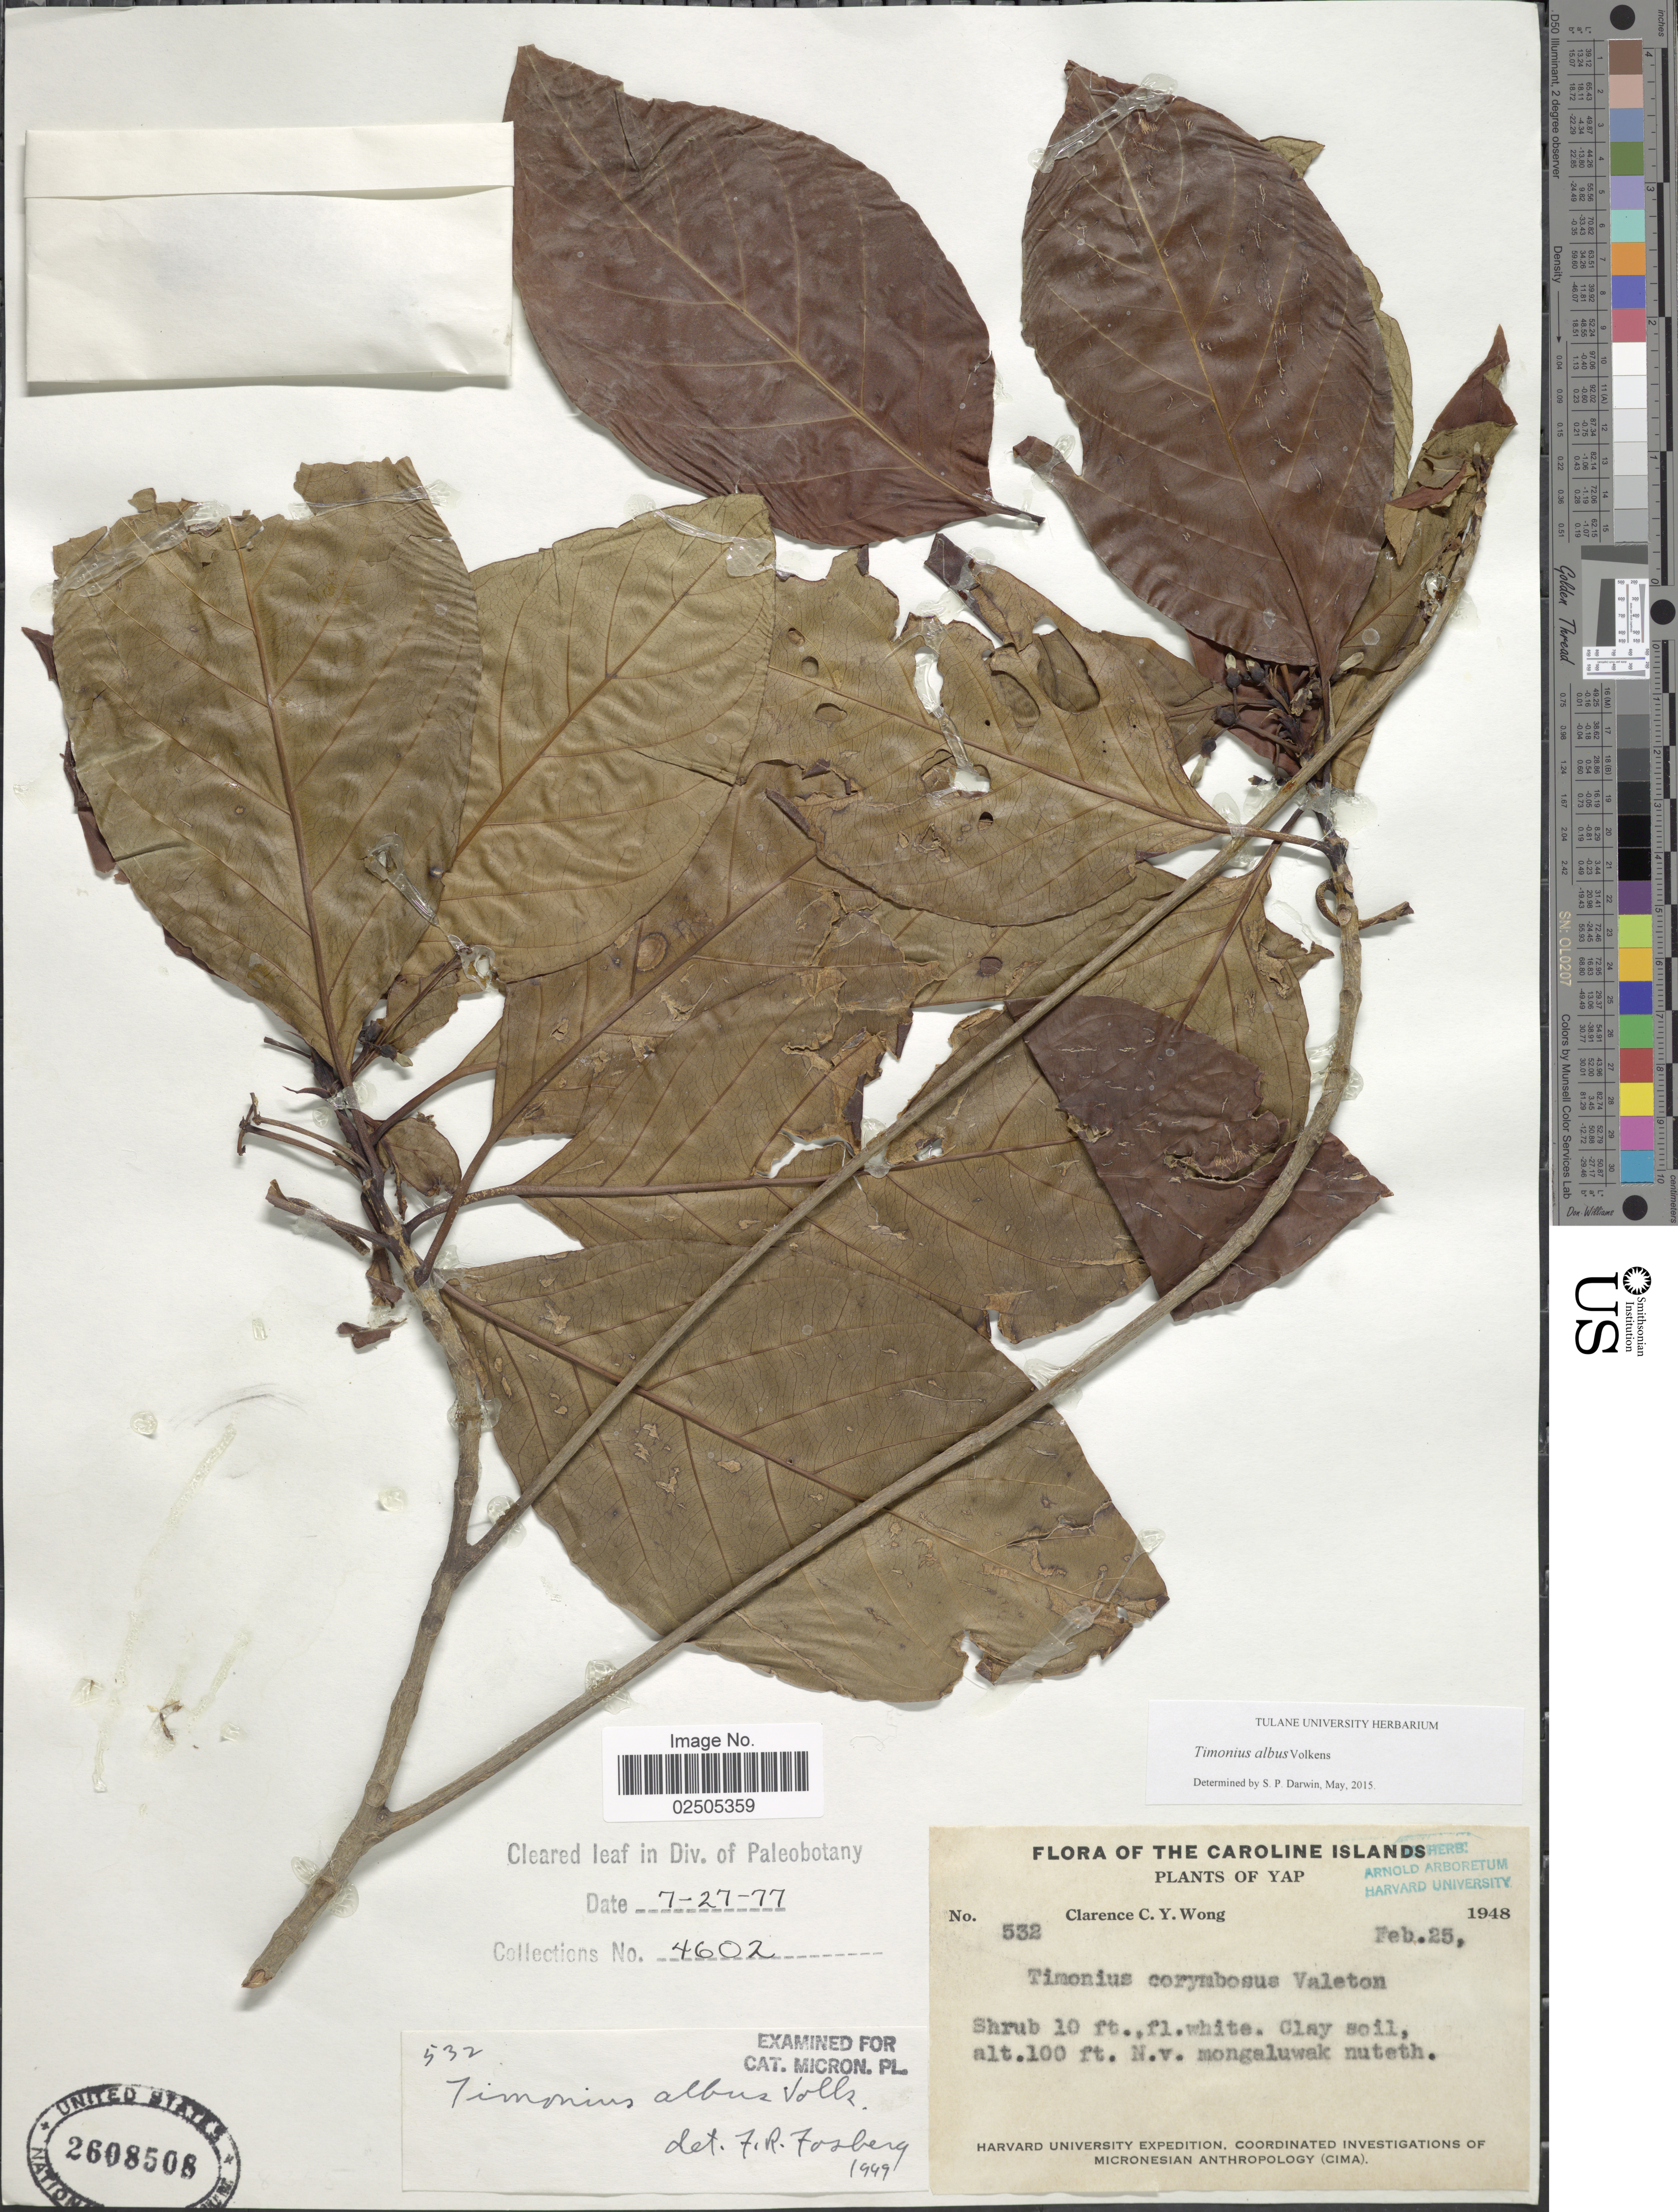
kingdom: Plantae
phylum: Tracheophyta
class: Magnoliopsida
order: Gentianales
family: Rubiaceae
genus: Timonius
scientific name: Timonius albus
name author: Volkens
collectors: C. Y. C. Wong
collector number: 532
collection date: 1948-02-25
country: Micronesia, Federated States of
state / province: Yap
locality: The Caroline Islands, Yap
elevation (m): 30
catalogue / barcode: US 2608508